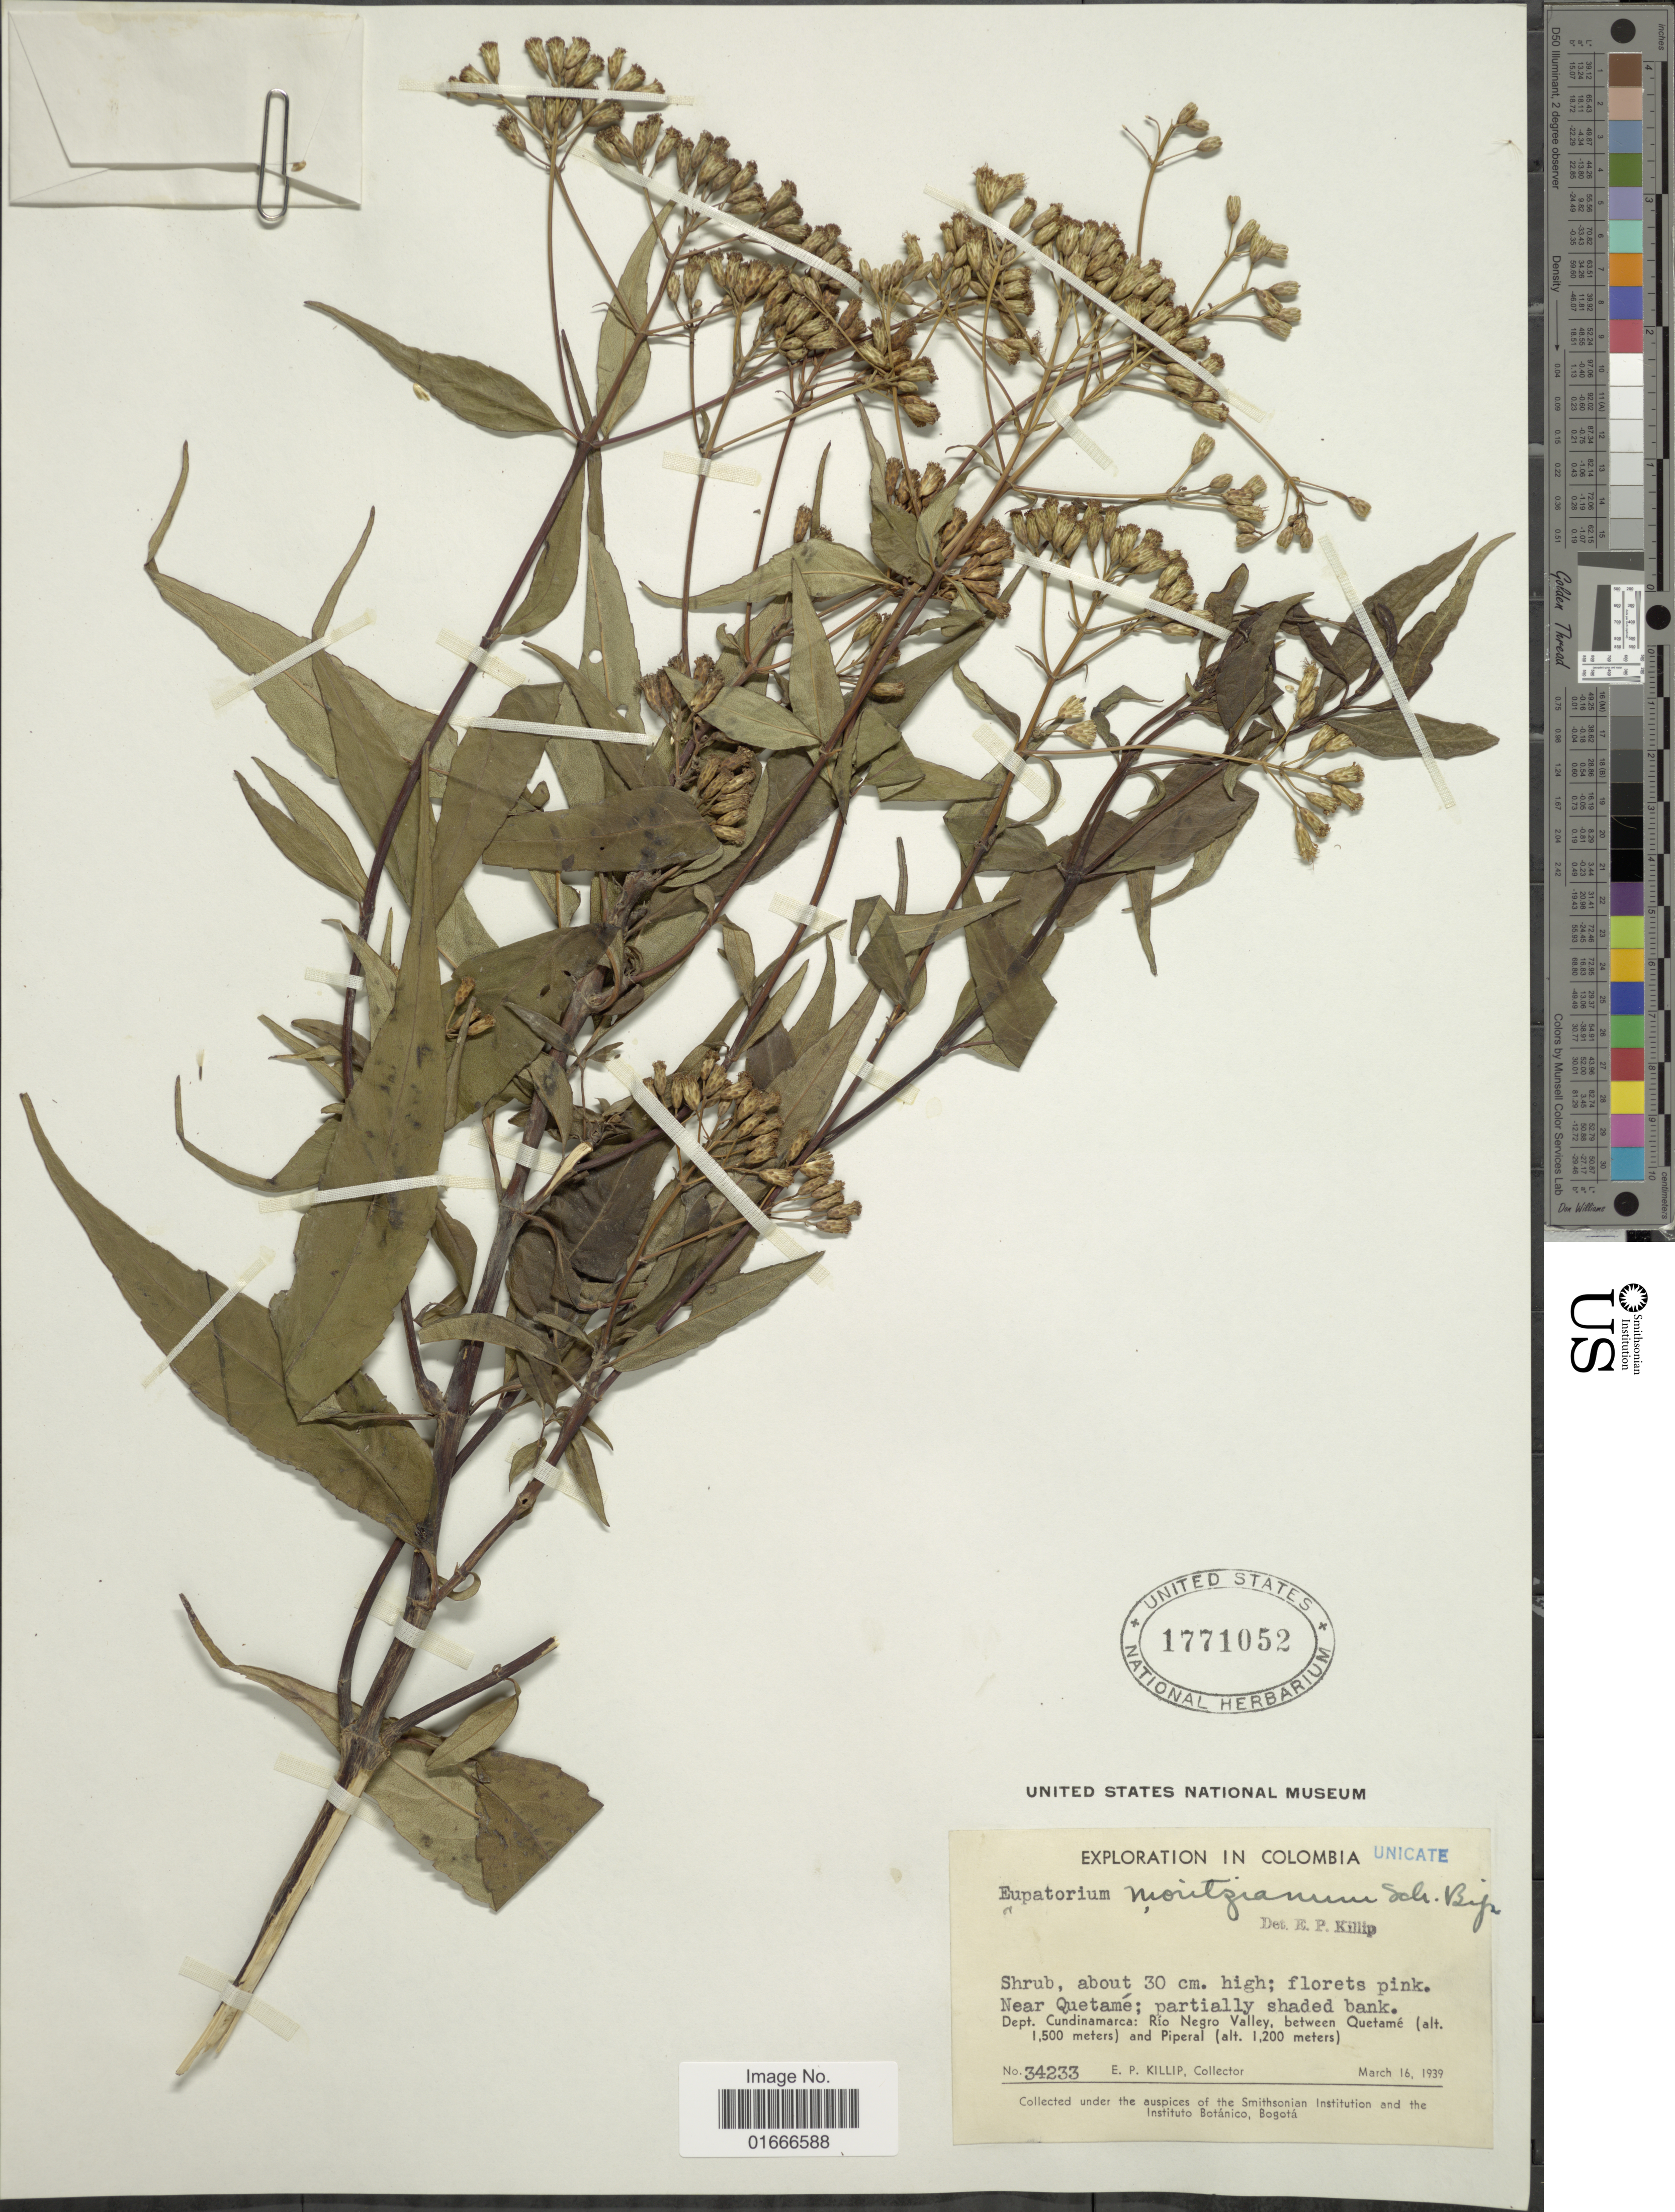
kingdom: Plantae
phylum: Tracheophyta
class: Magnoliopsida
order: Asterales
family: Asteraceae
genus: Chromolaena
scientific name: Chromolaena moritziana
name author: (Sch. Bip.) R.M. King & H. Rob.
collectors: E. P. Killip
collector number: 34233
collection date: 1939-03-16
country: Colombia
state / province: Cundinamarca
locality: Near Quetame, Rio Negro Valley, between Quetame and Piperal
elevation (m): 1200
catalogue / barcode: US 1771052